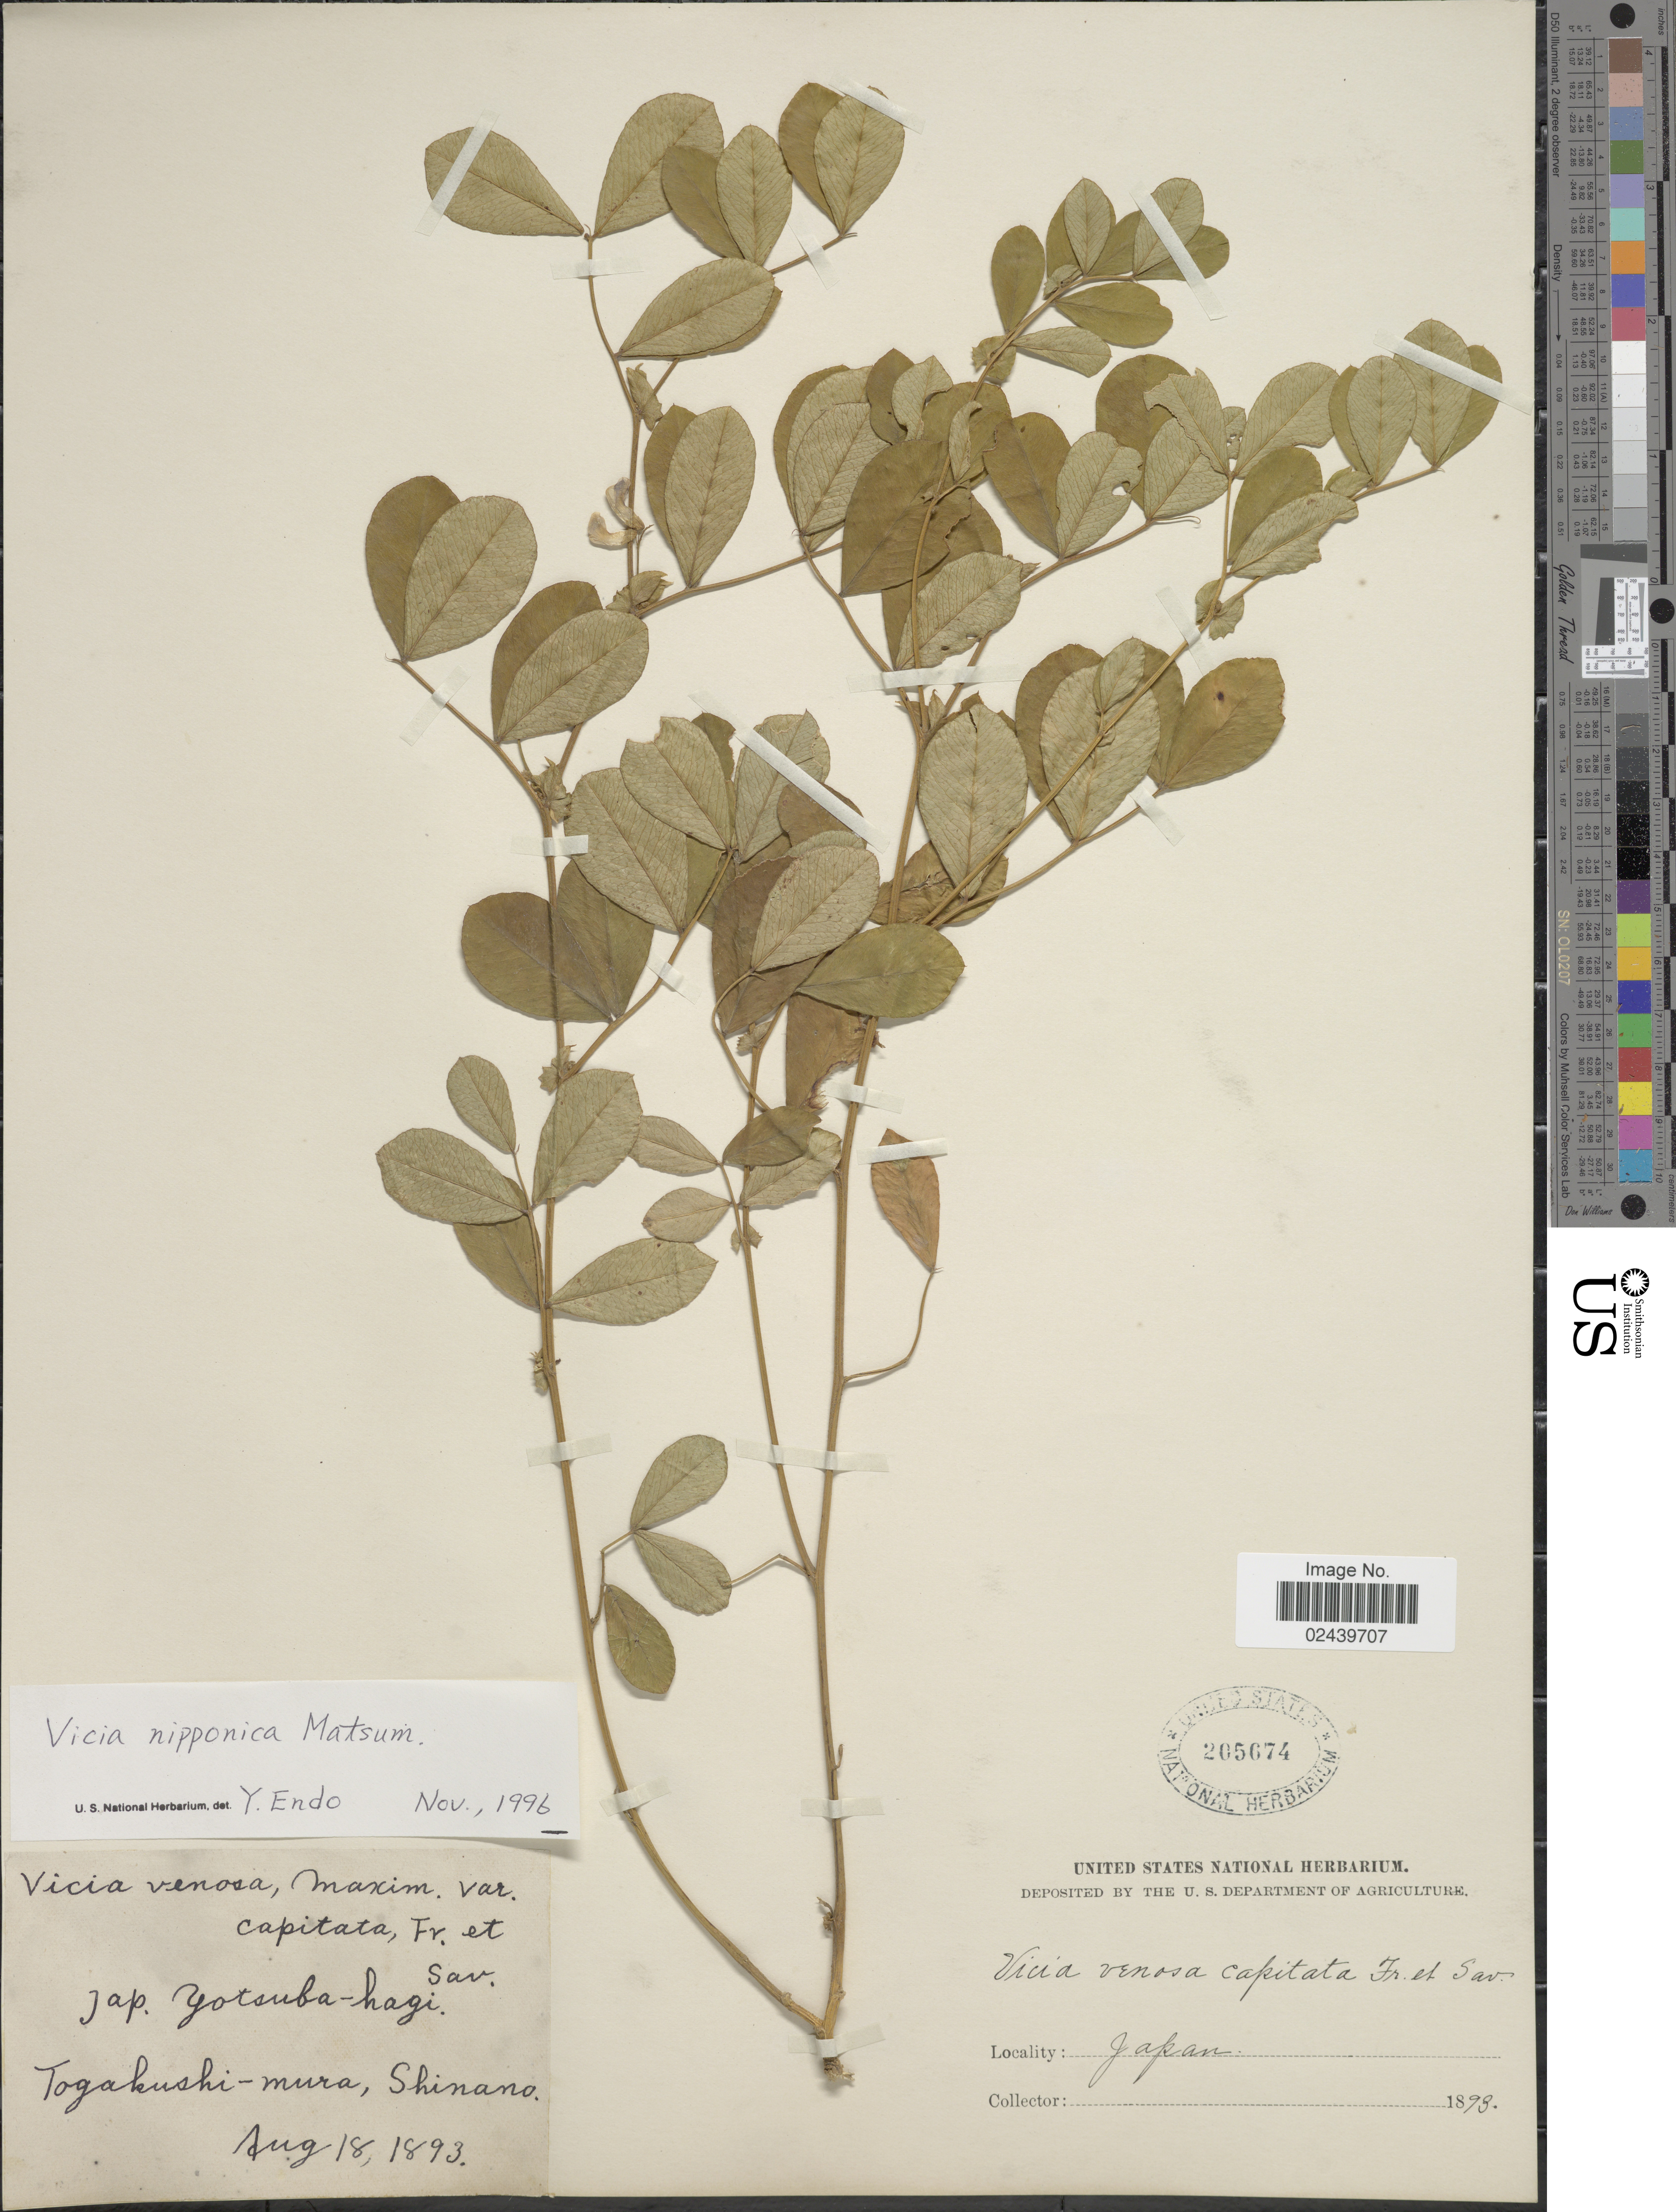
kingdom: Plantae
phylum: Tracheophyta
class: Magnoliopsida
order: Fabales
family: Fabaceae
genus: Vicia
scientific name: Vicia nipponica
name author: Matsum.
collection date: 1893-08-18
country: Japan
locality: Togakushi-mura, Shinano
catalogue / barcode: US 205674